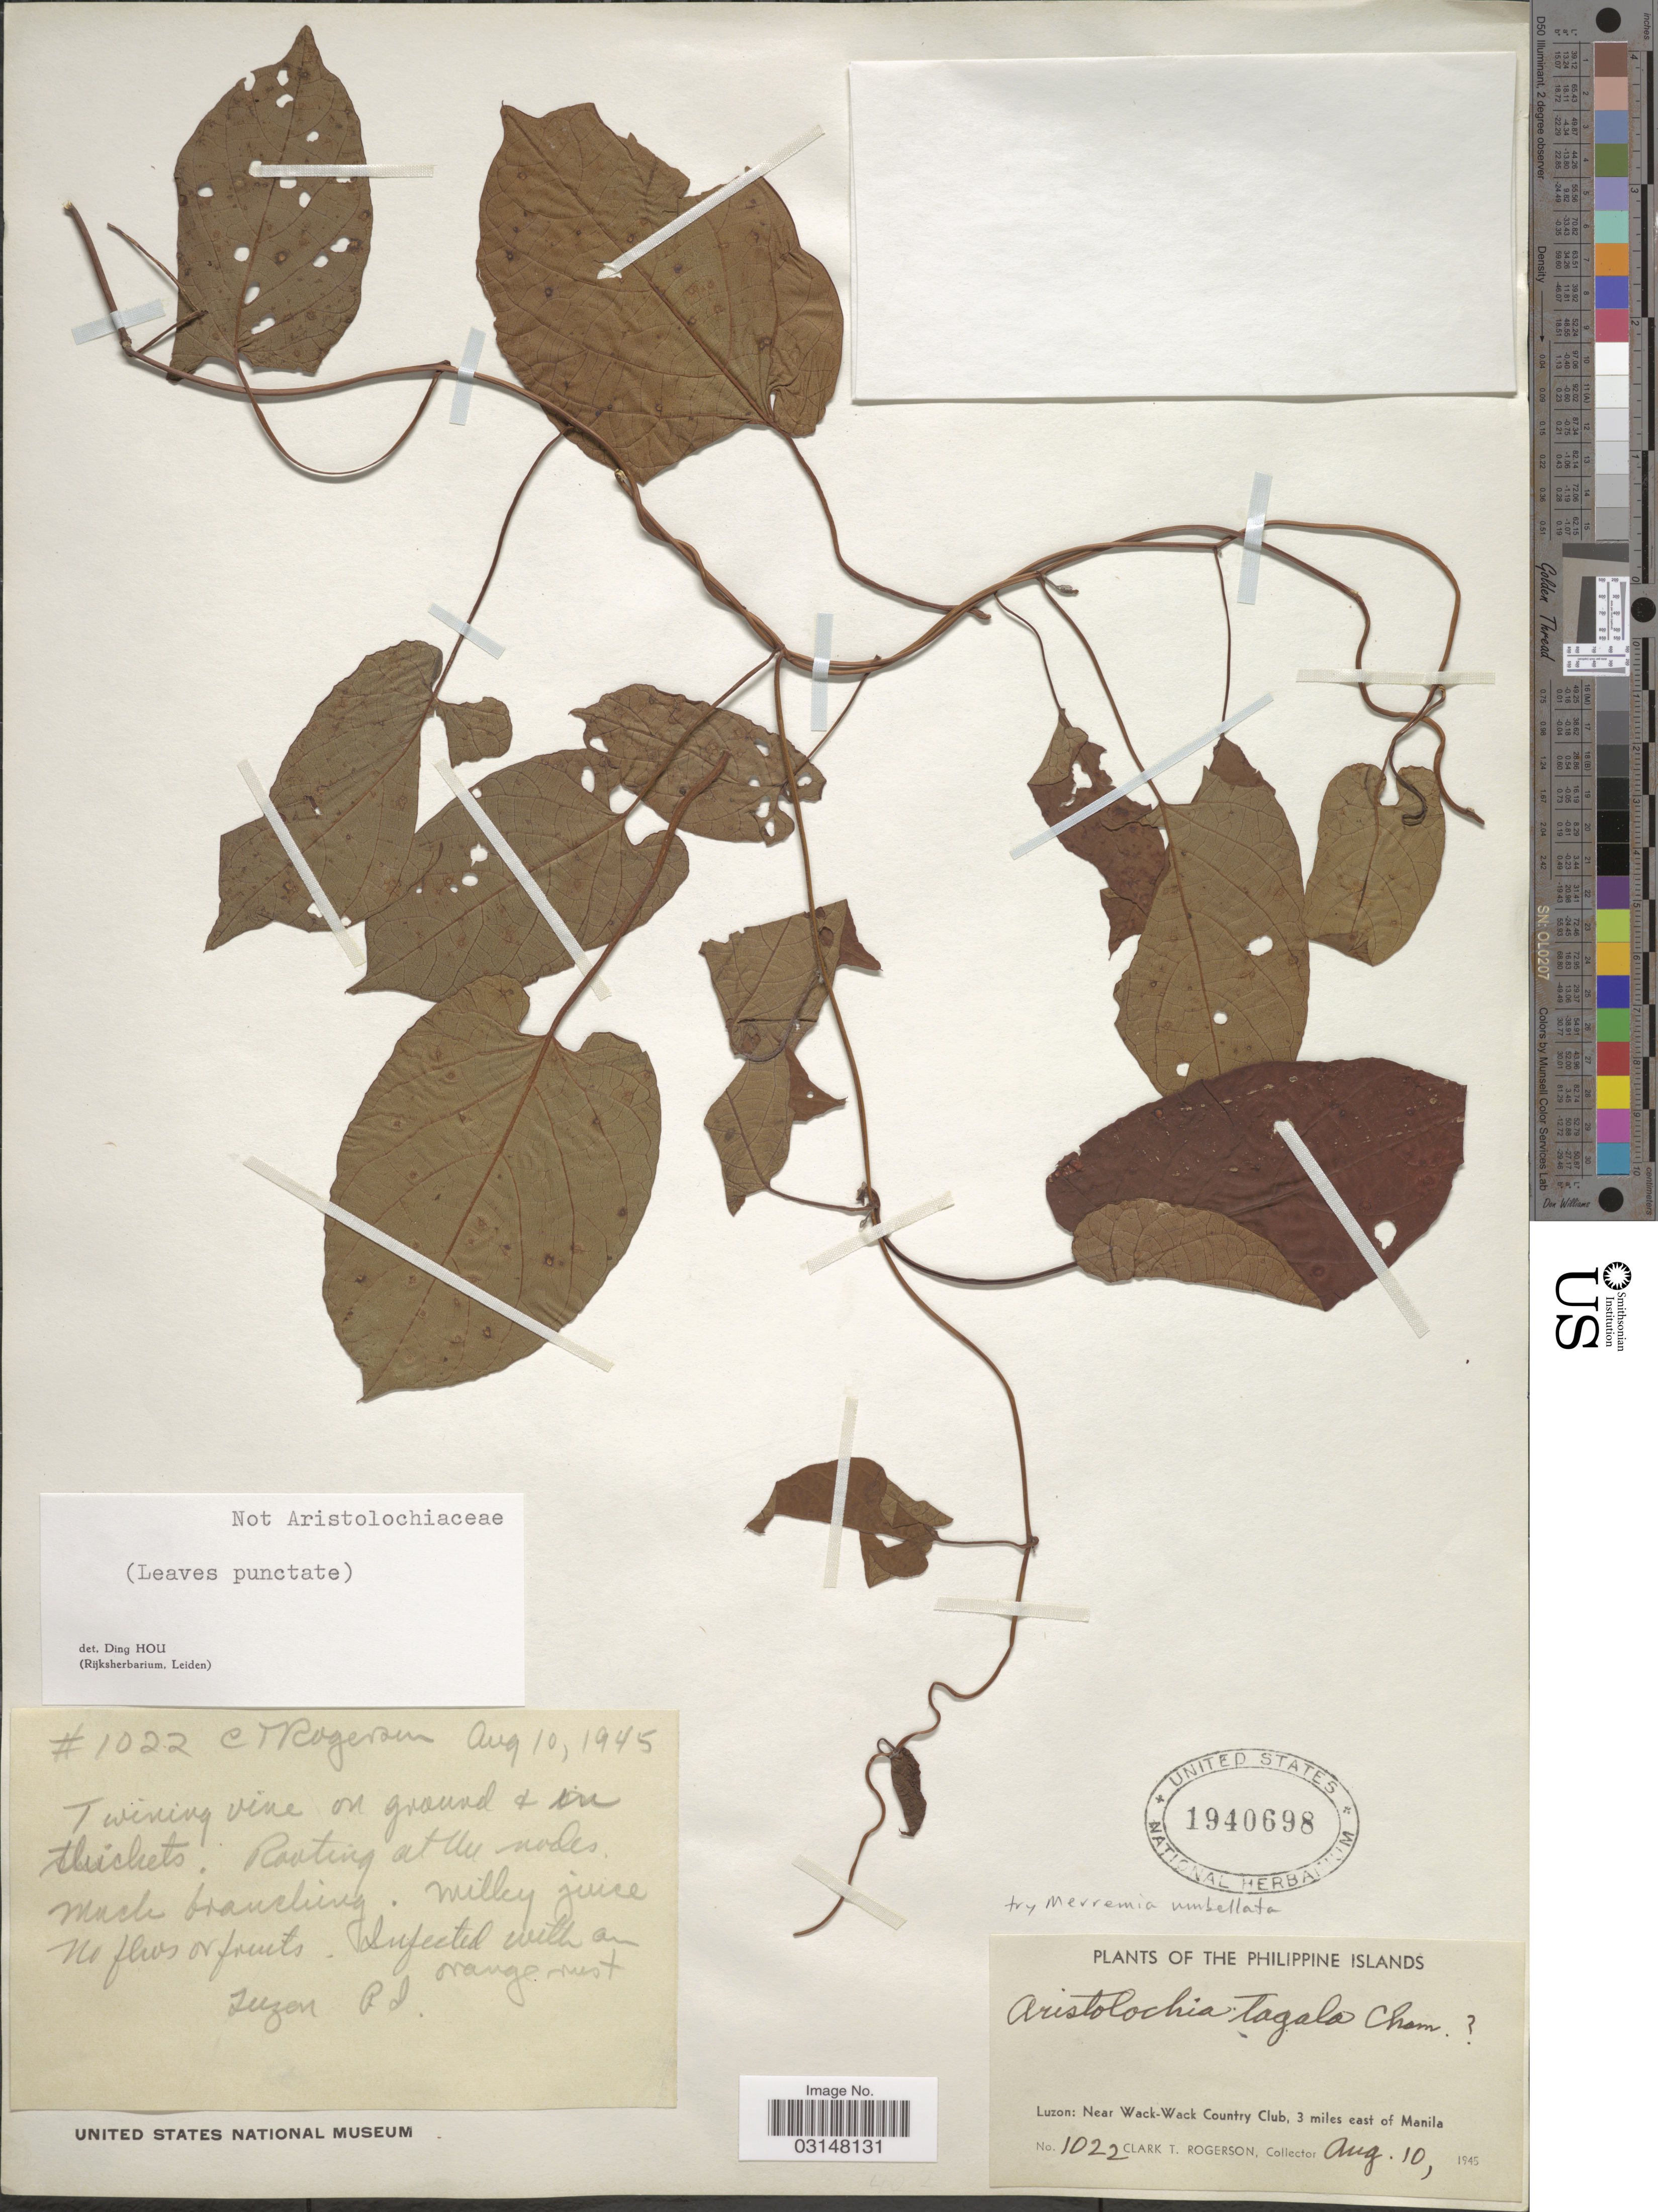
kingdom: Plantae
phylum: Tracheophyta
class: Magnoliopsida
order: Solanales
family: Convolvulaceae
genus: Merremia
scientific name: Merremia umbellata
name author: (L.) Hallier f.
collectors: C. Rogerson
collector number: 1022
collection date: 1945-08-10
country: Philippines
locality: Luzon: Near Wack-Wack Country Club, 3 miles east of Manila.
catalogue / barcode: US 1940698